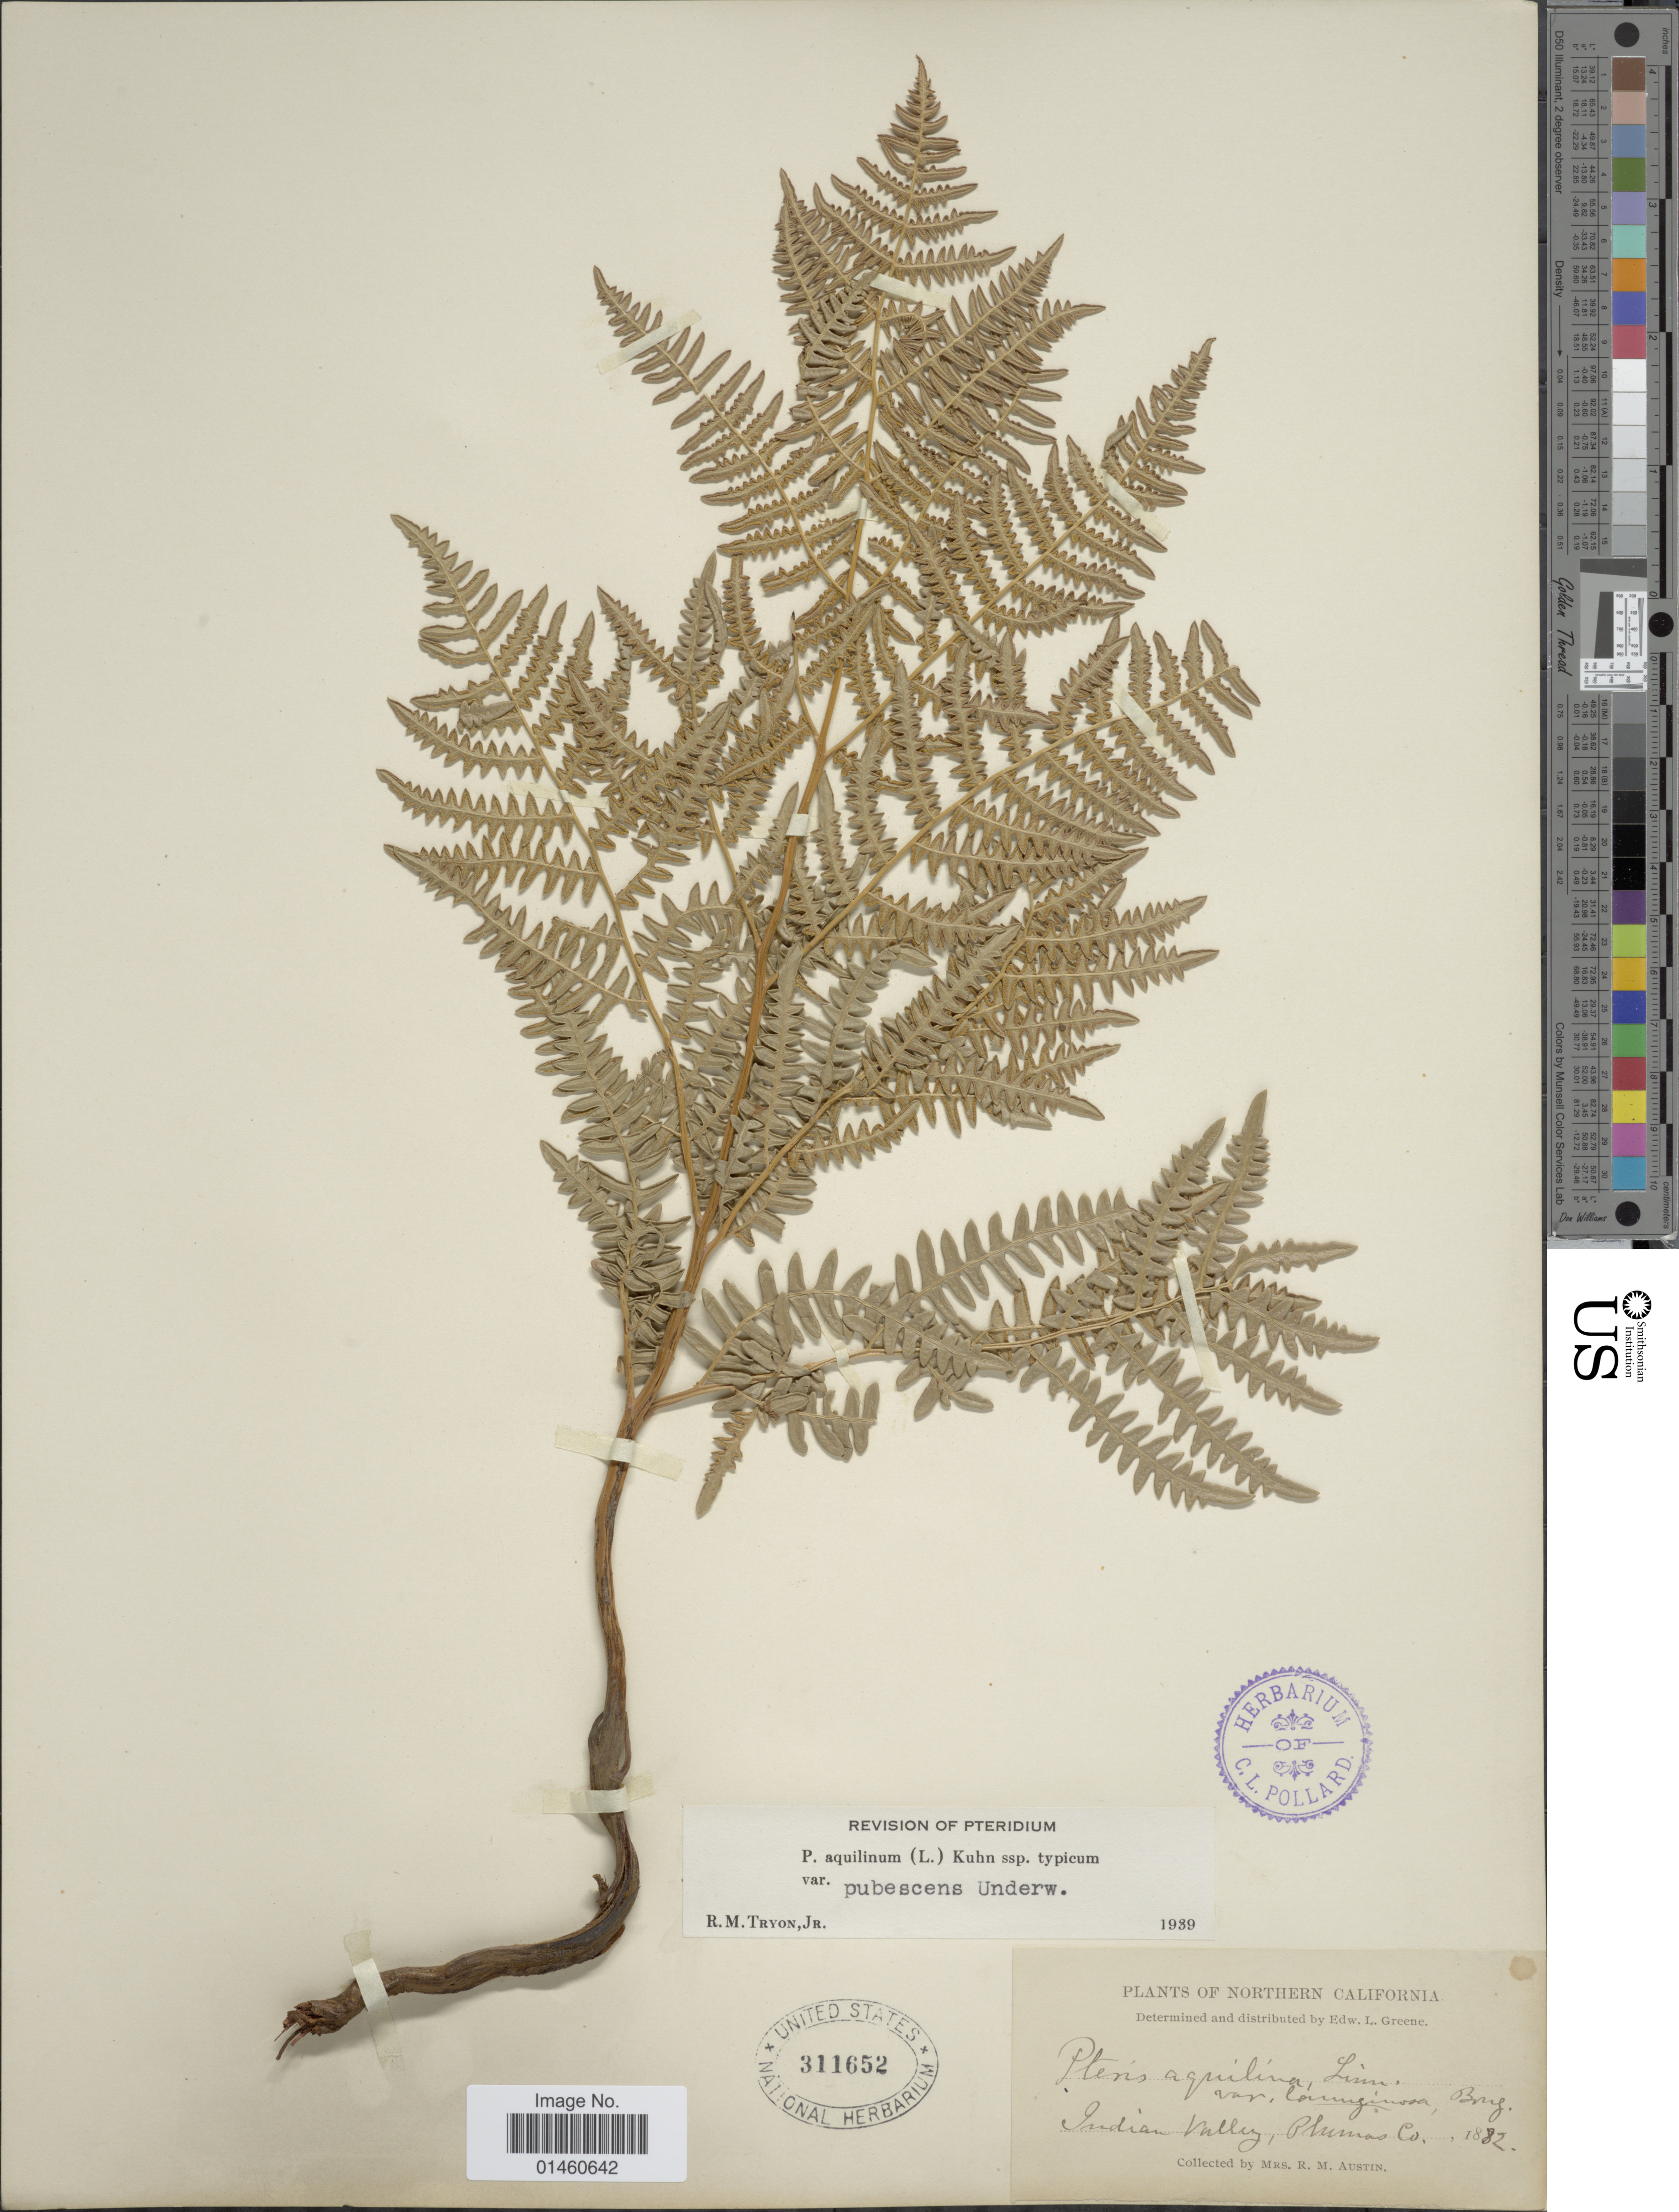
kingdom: Plantae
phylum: Tracheophyta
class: Polypodiopsida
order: Polypodiales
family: Dennstaedtiaceae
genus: Pteridium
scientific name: Pteridium pubescens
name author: (Underw.) Christenh.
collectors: R. Austin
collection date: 1882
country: United States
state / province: California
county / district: Plumas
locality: Northern California, Indian Valley, Plumas Co.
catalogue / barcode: US 311652